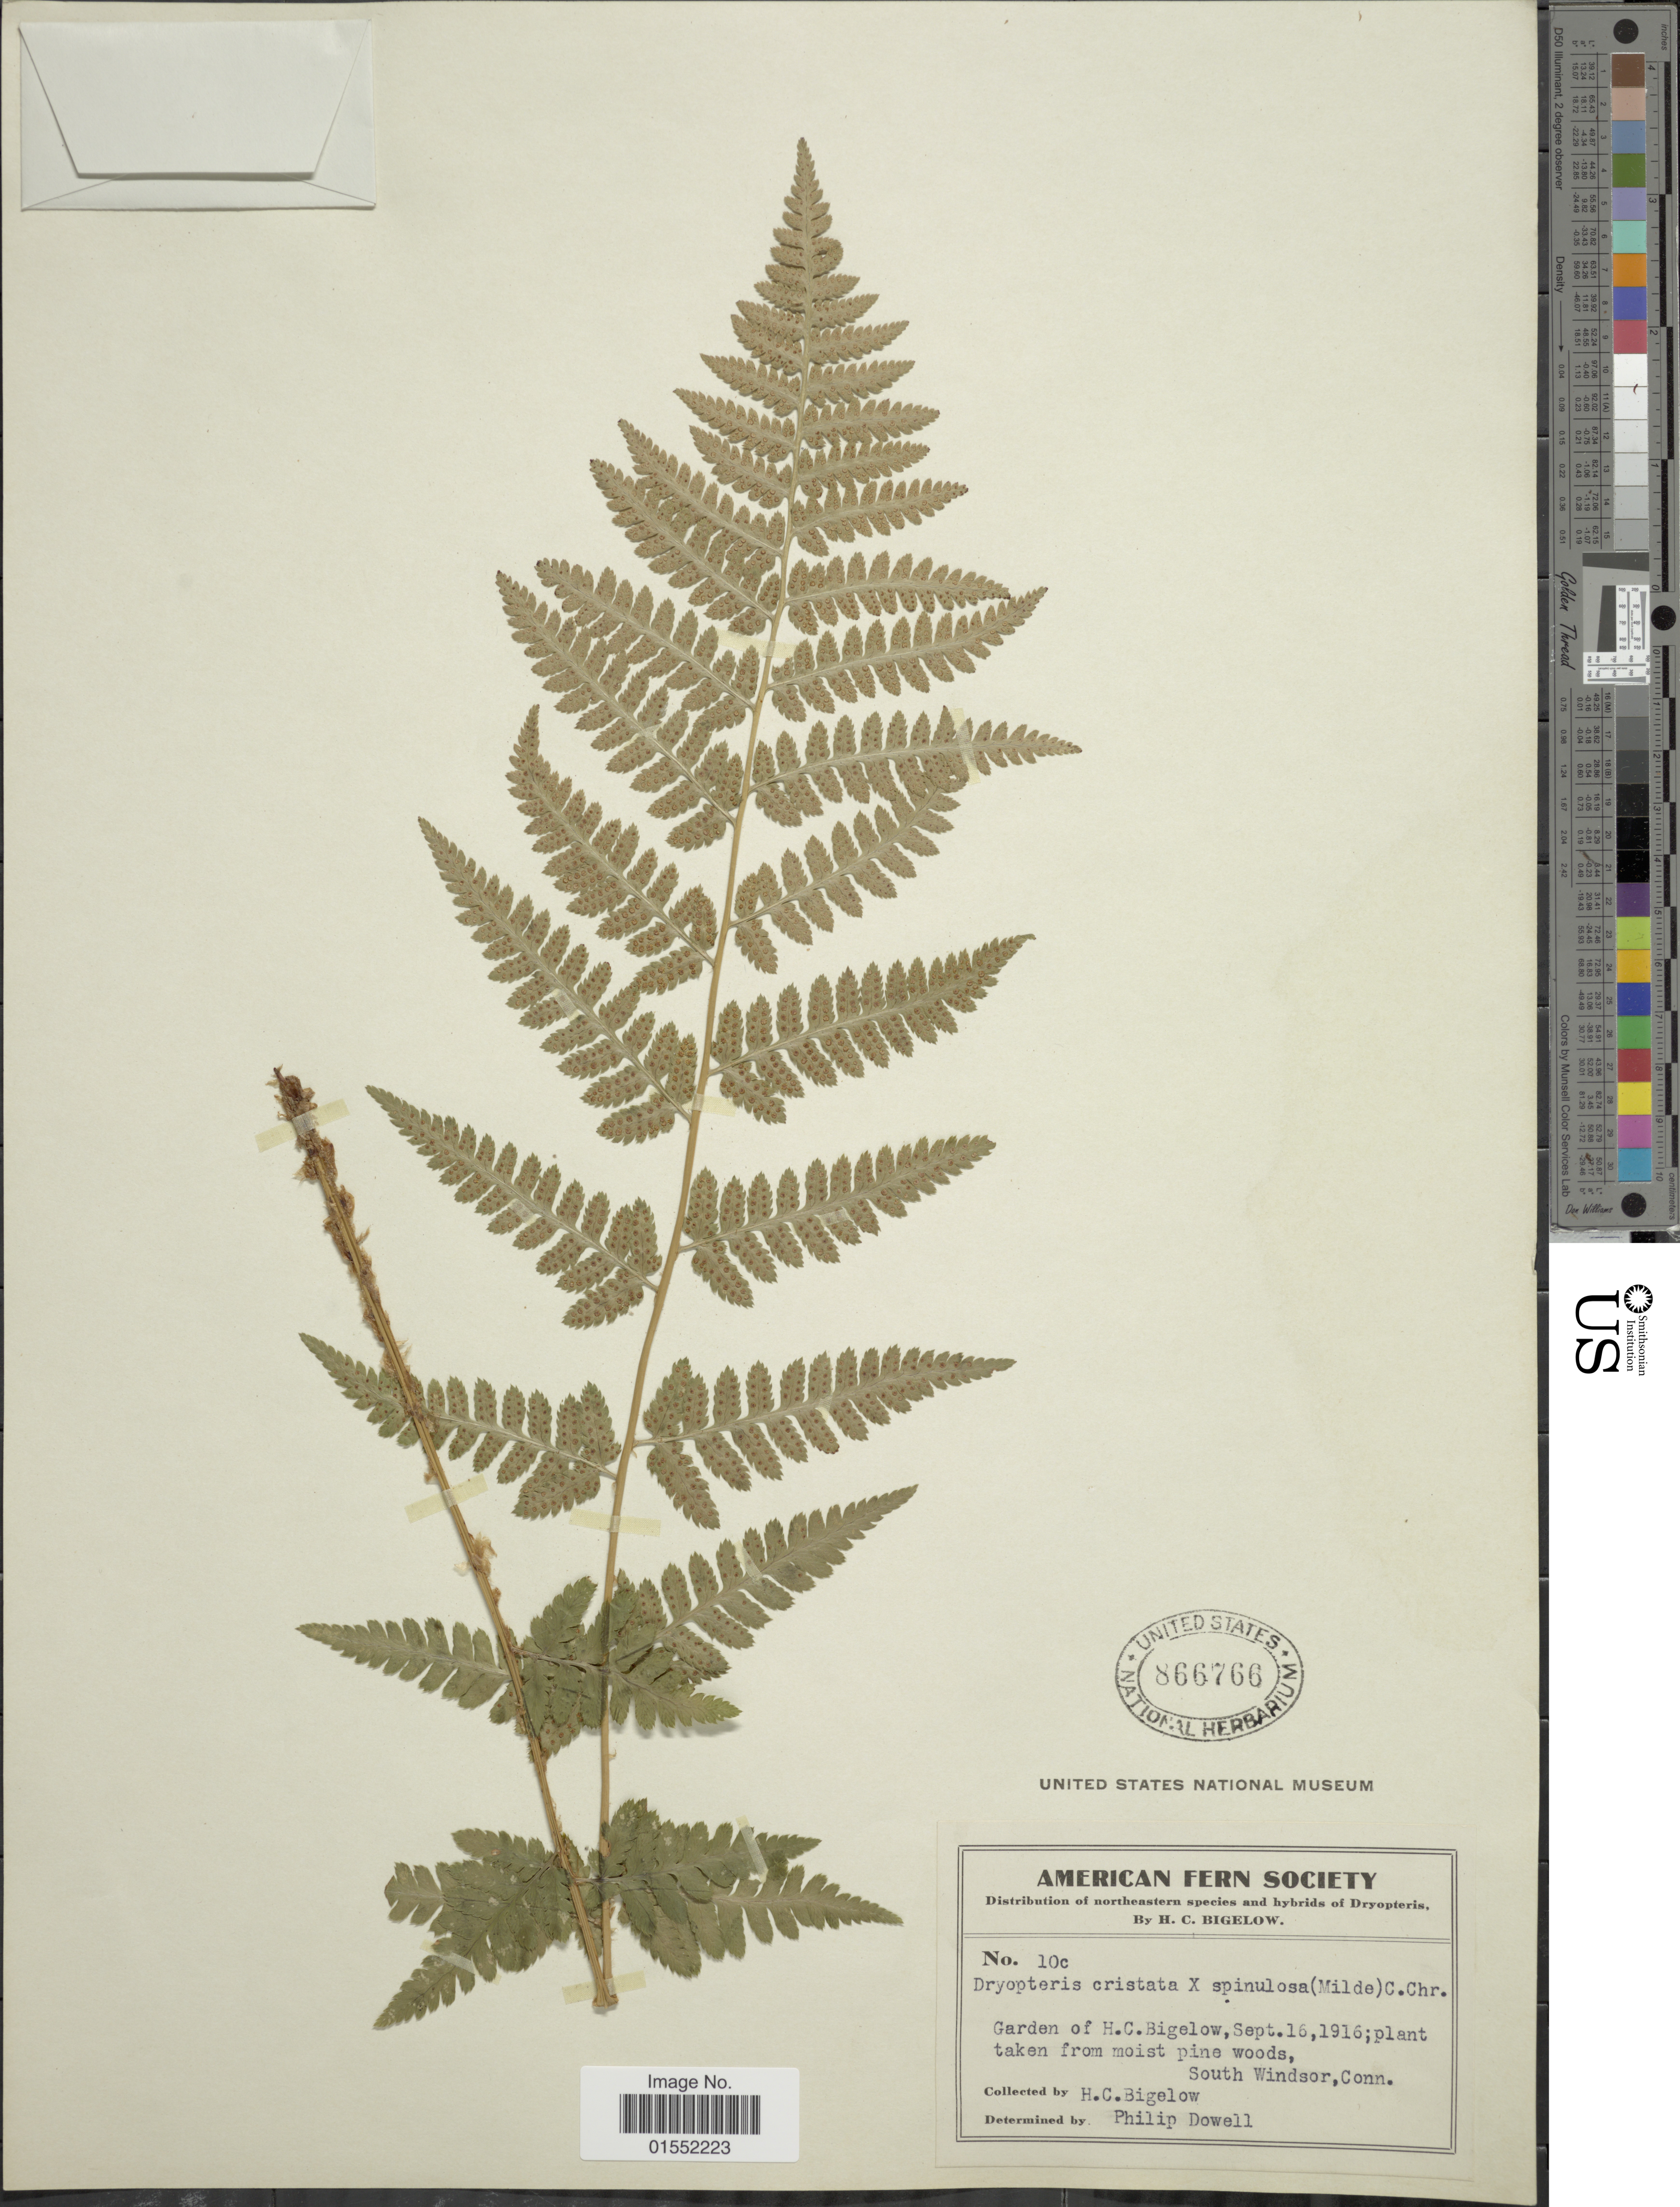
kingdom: Plantae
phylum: Tracheophyta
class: Polypodiopsida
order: Polypodiales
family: Dryopteridaceae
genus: Dryopteris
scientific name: Dryopteris x uliginosa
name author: (A. Braun ex Döll) Kuntze ex Druce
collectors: H. Bigelow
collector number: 10c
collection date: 1916-09-16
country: United States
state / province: Connecticut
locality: Garden of H. C. Bigelow, South Windsor, American Fern Society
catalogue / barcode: US 866766